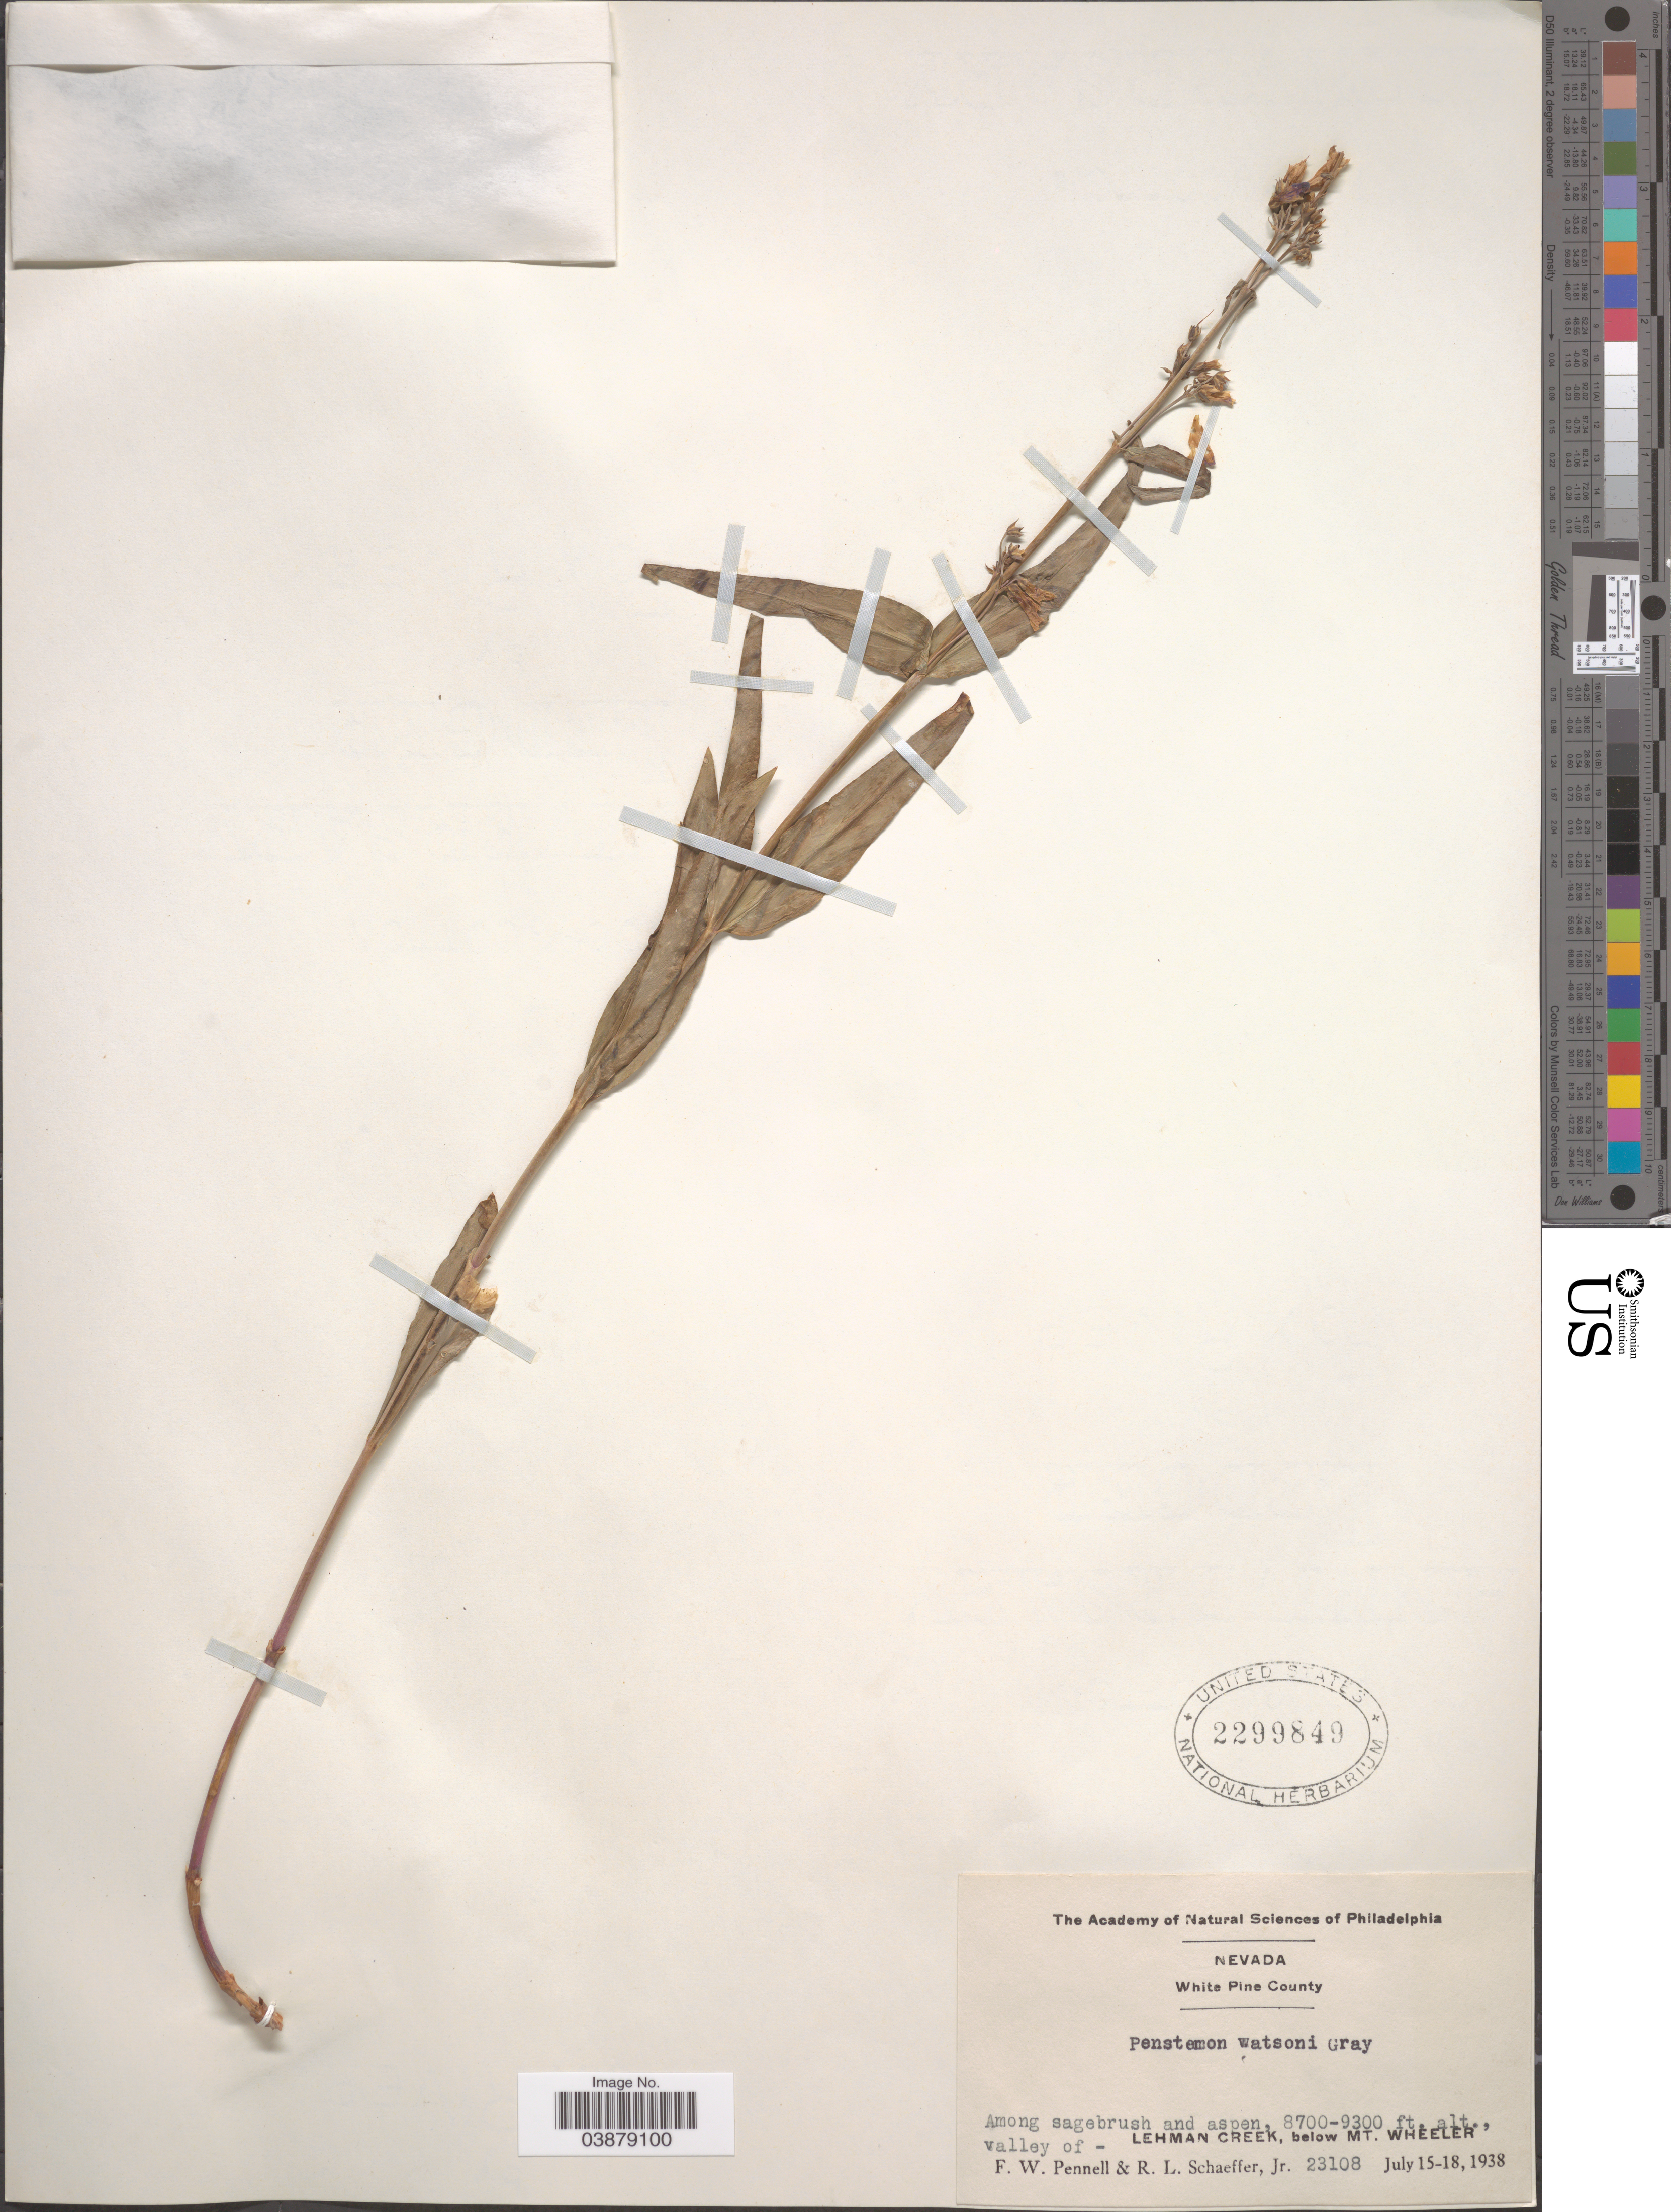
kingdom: Plantae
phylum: Tracheophyta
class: Magnoliopsida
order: Lamiales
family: Plantaginaceae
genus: Penstemon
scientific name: Penstemon watsonii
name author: A. Gray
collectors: F. W. Pennell & R. L. Schaeffer Jr.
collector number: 23108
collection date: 1938-07-15/1938-07-18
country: United States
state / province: Nevada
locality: White Pine Co. Among sagebrush and aspen, Lehman Creek, below Mt. Wheeler valley of -.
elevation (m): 2652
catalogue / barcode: US 2299849